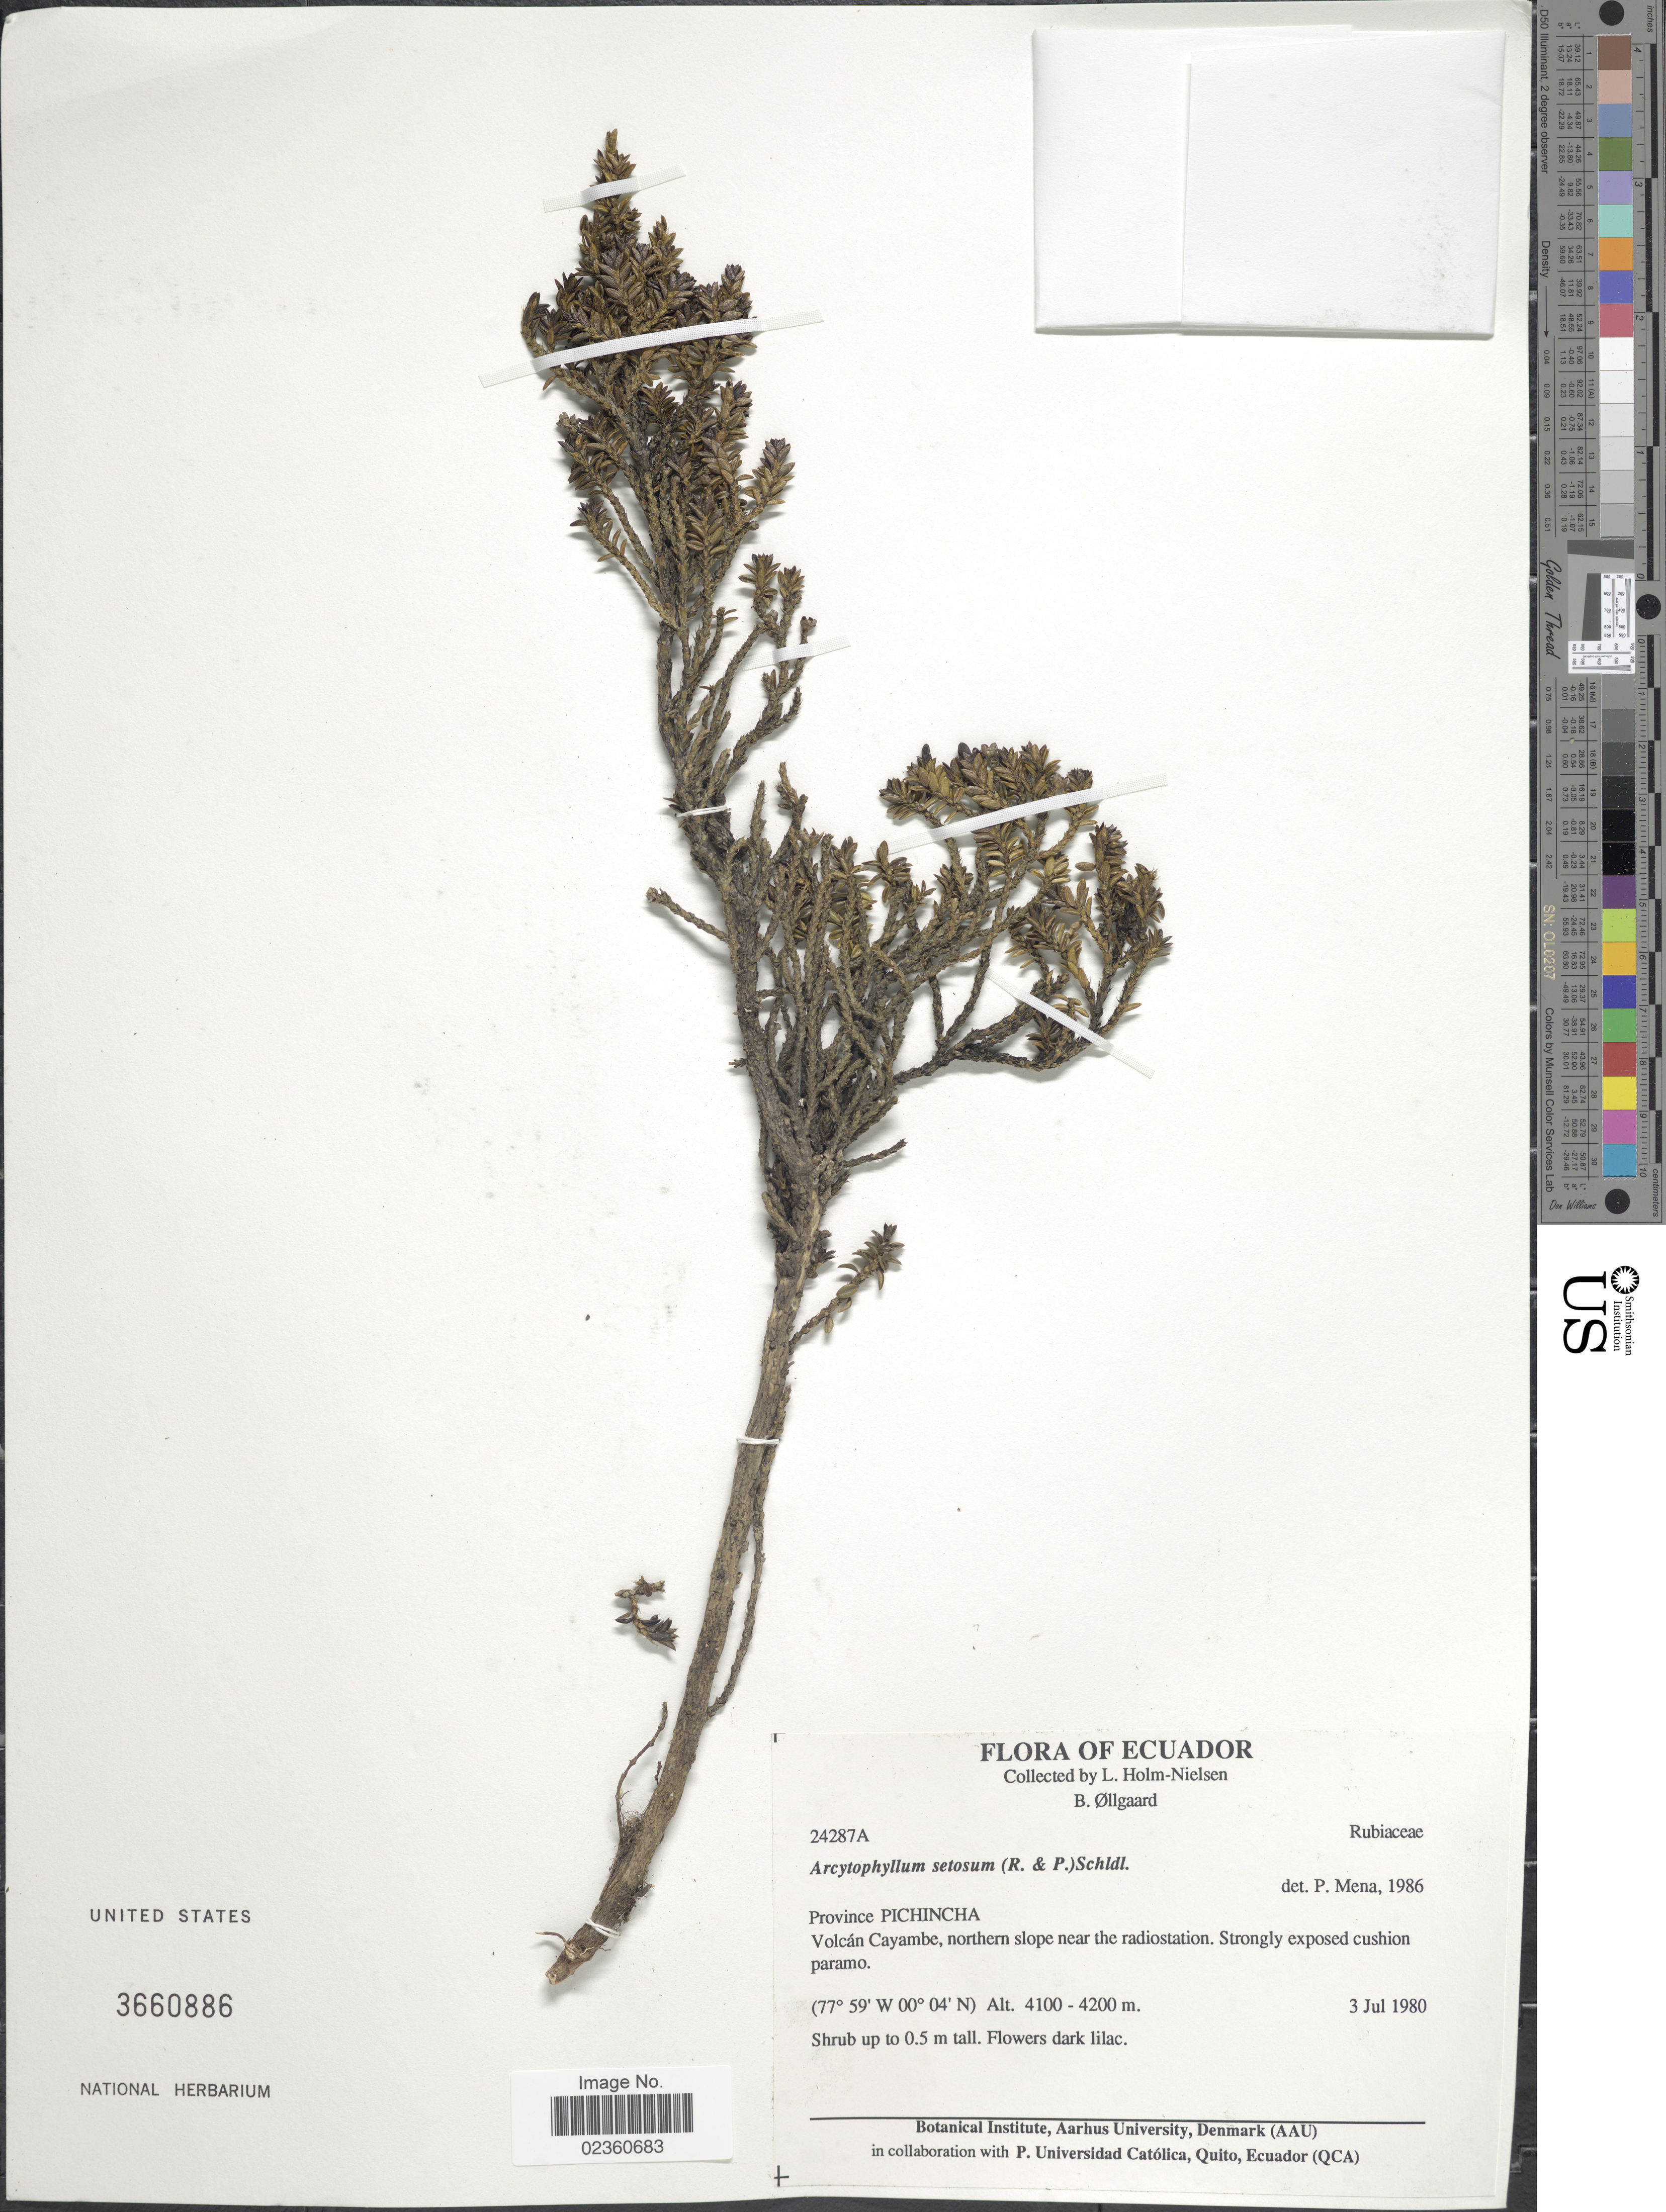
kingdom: Plantae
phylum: Tracheophyta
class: Magnoliopsida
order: Gentianales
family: Rubiaceae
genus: Arcytophyllum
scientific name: Arcytophyllum setosum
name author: (Ruiz & Pav.) Schltdl.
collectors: L. Holm-Nielsen & B. Øllgaard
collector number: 24287A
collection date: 1980-07-03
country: Ecuador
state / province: Pichincha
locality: Volcán Cayambe, northern slope near the radiostation. Strongly exposed cushion paramo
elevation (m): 4100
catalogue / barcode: US 3660886